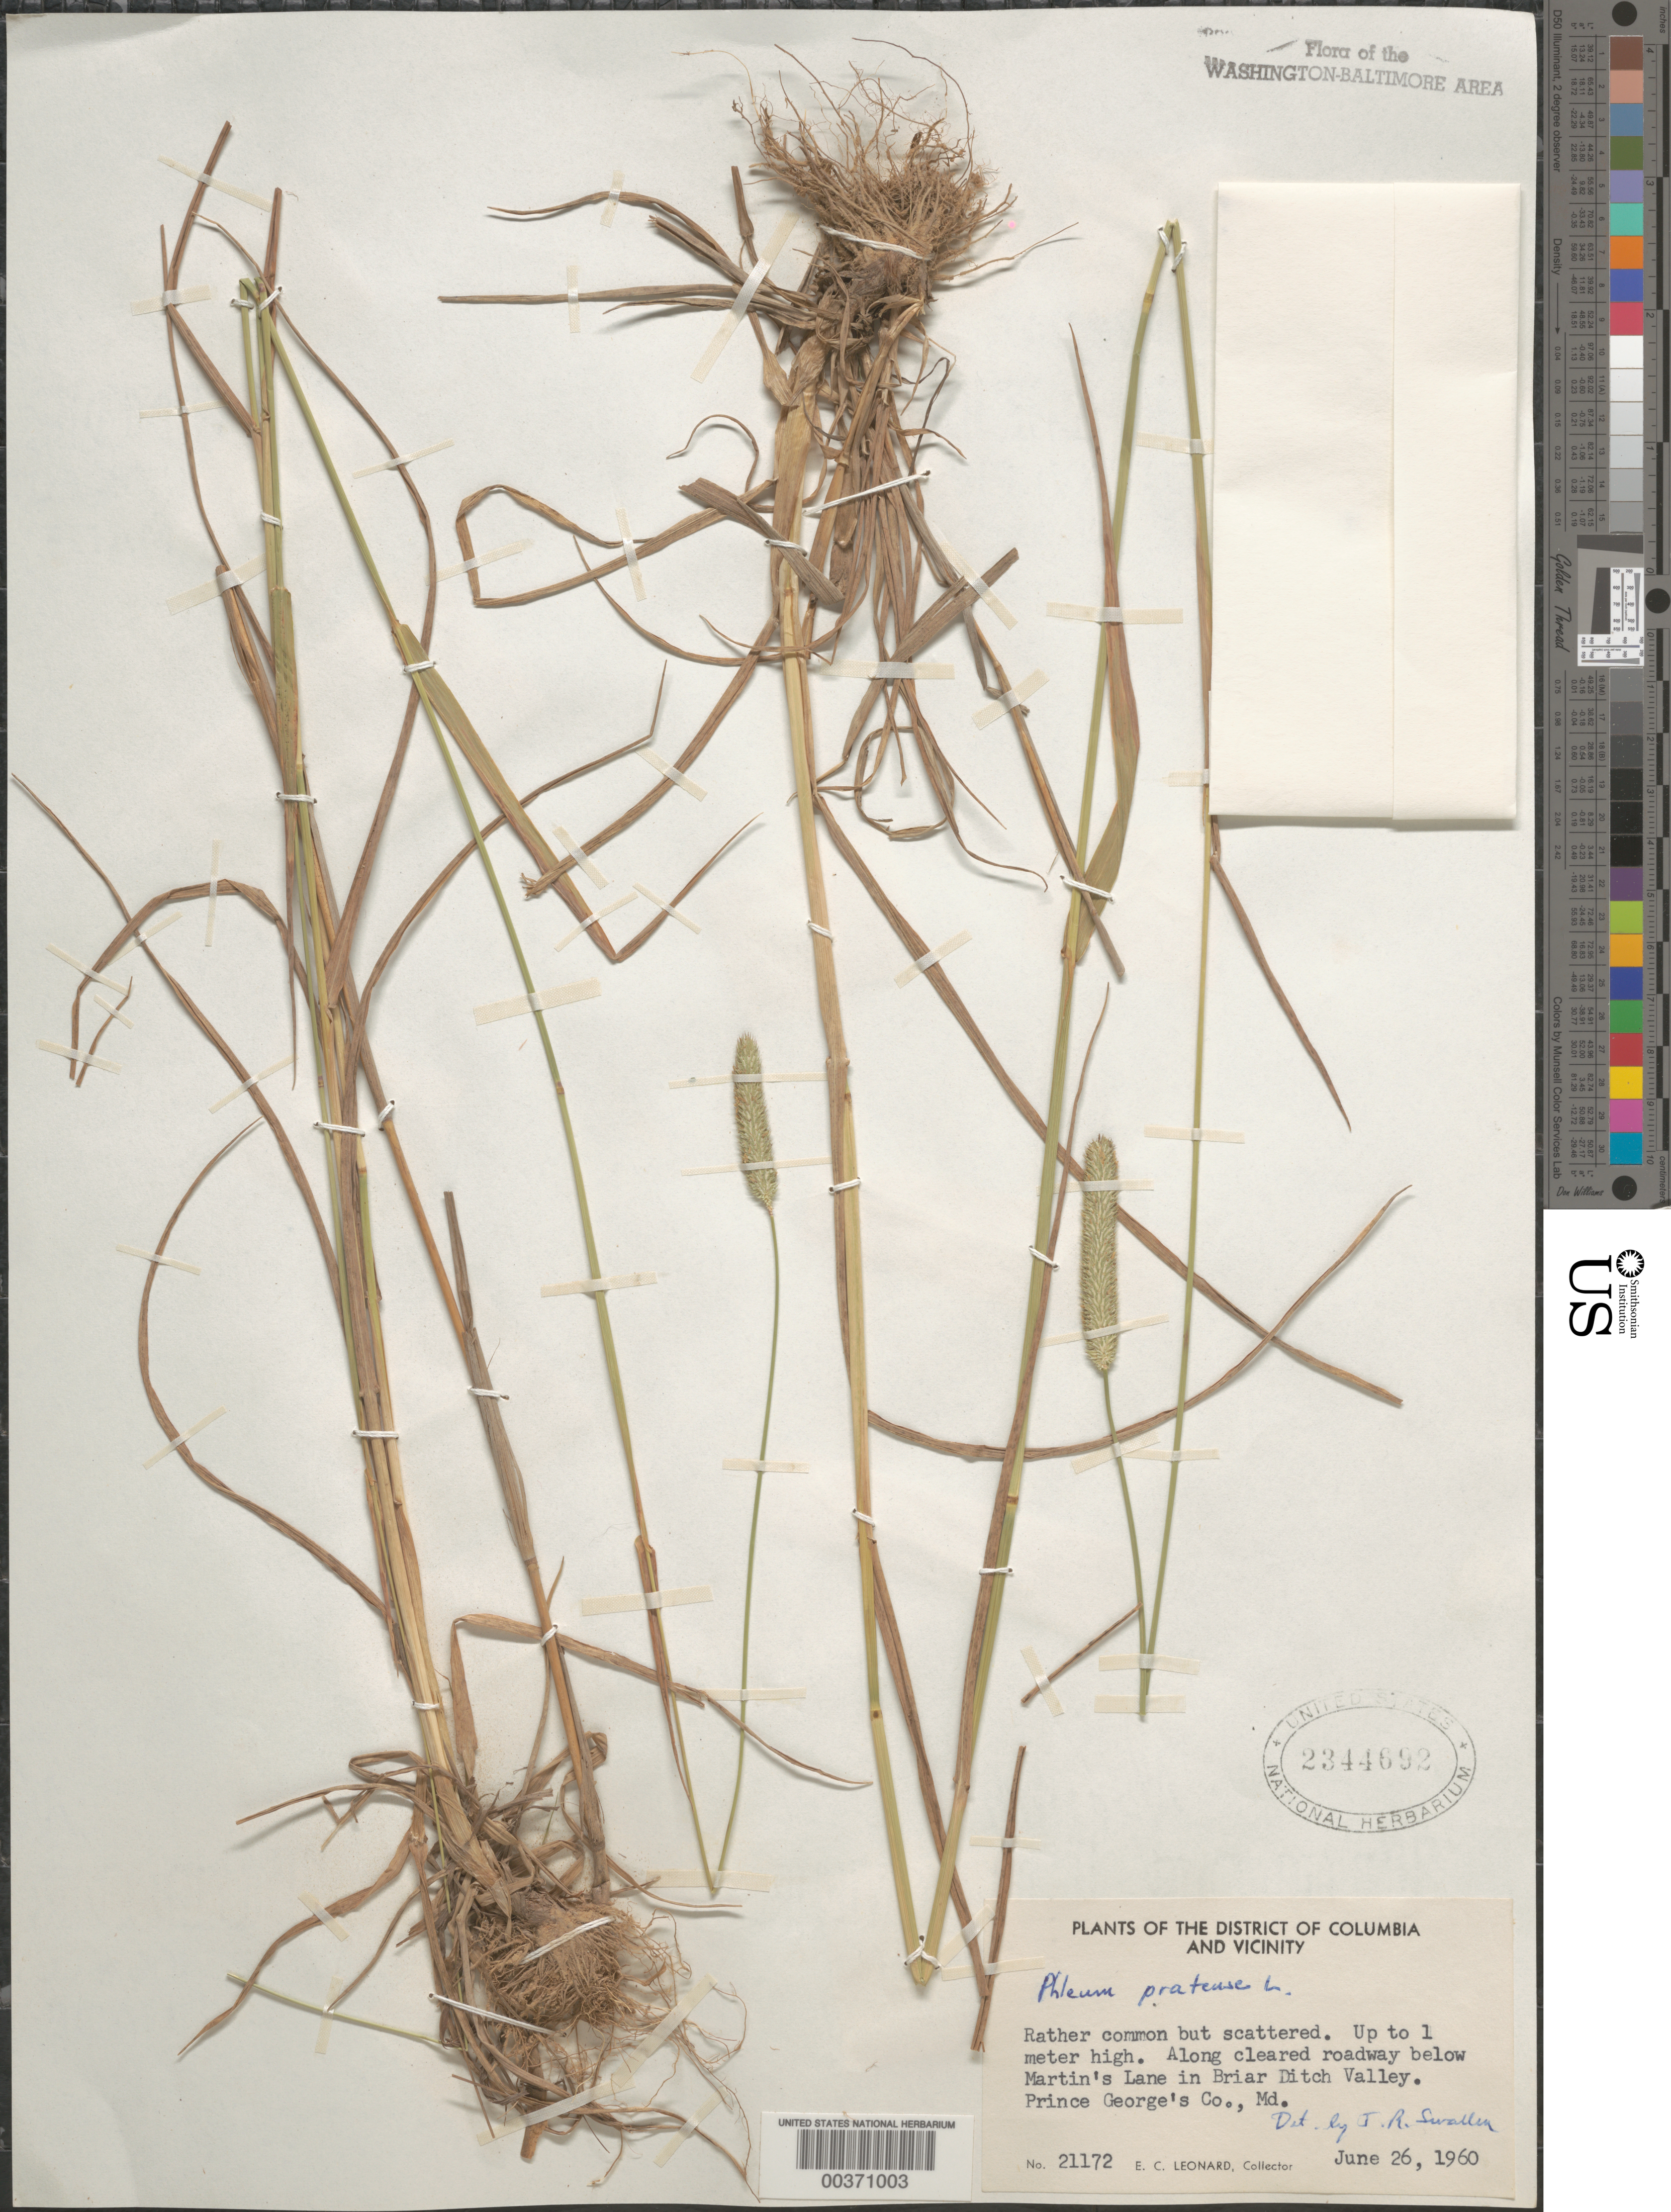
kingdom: Plantae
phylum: Tracheophyta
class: Liliopsida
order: Poales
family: Poaceae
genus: Phleum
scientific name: Phleum pratense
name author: L.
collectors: E. C. Leonard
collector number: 21172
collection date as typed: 26 Jun 1960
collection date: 1960-06-26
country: United States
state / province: Maryland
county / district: Prince George's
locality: Below Martins Lane, Briar Ditch Valley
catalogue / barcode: US 2344692